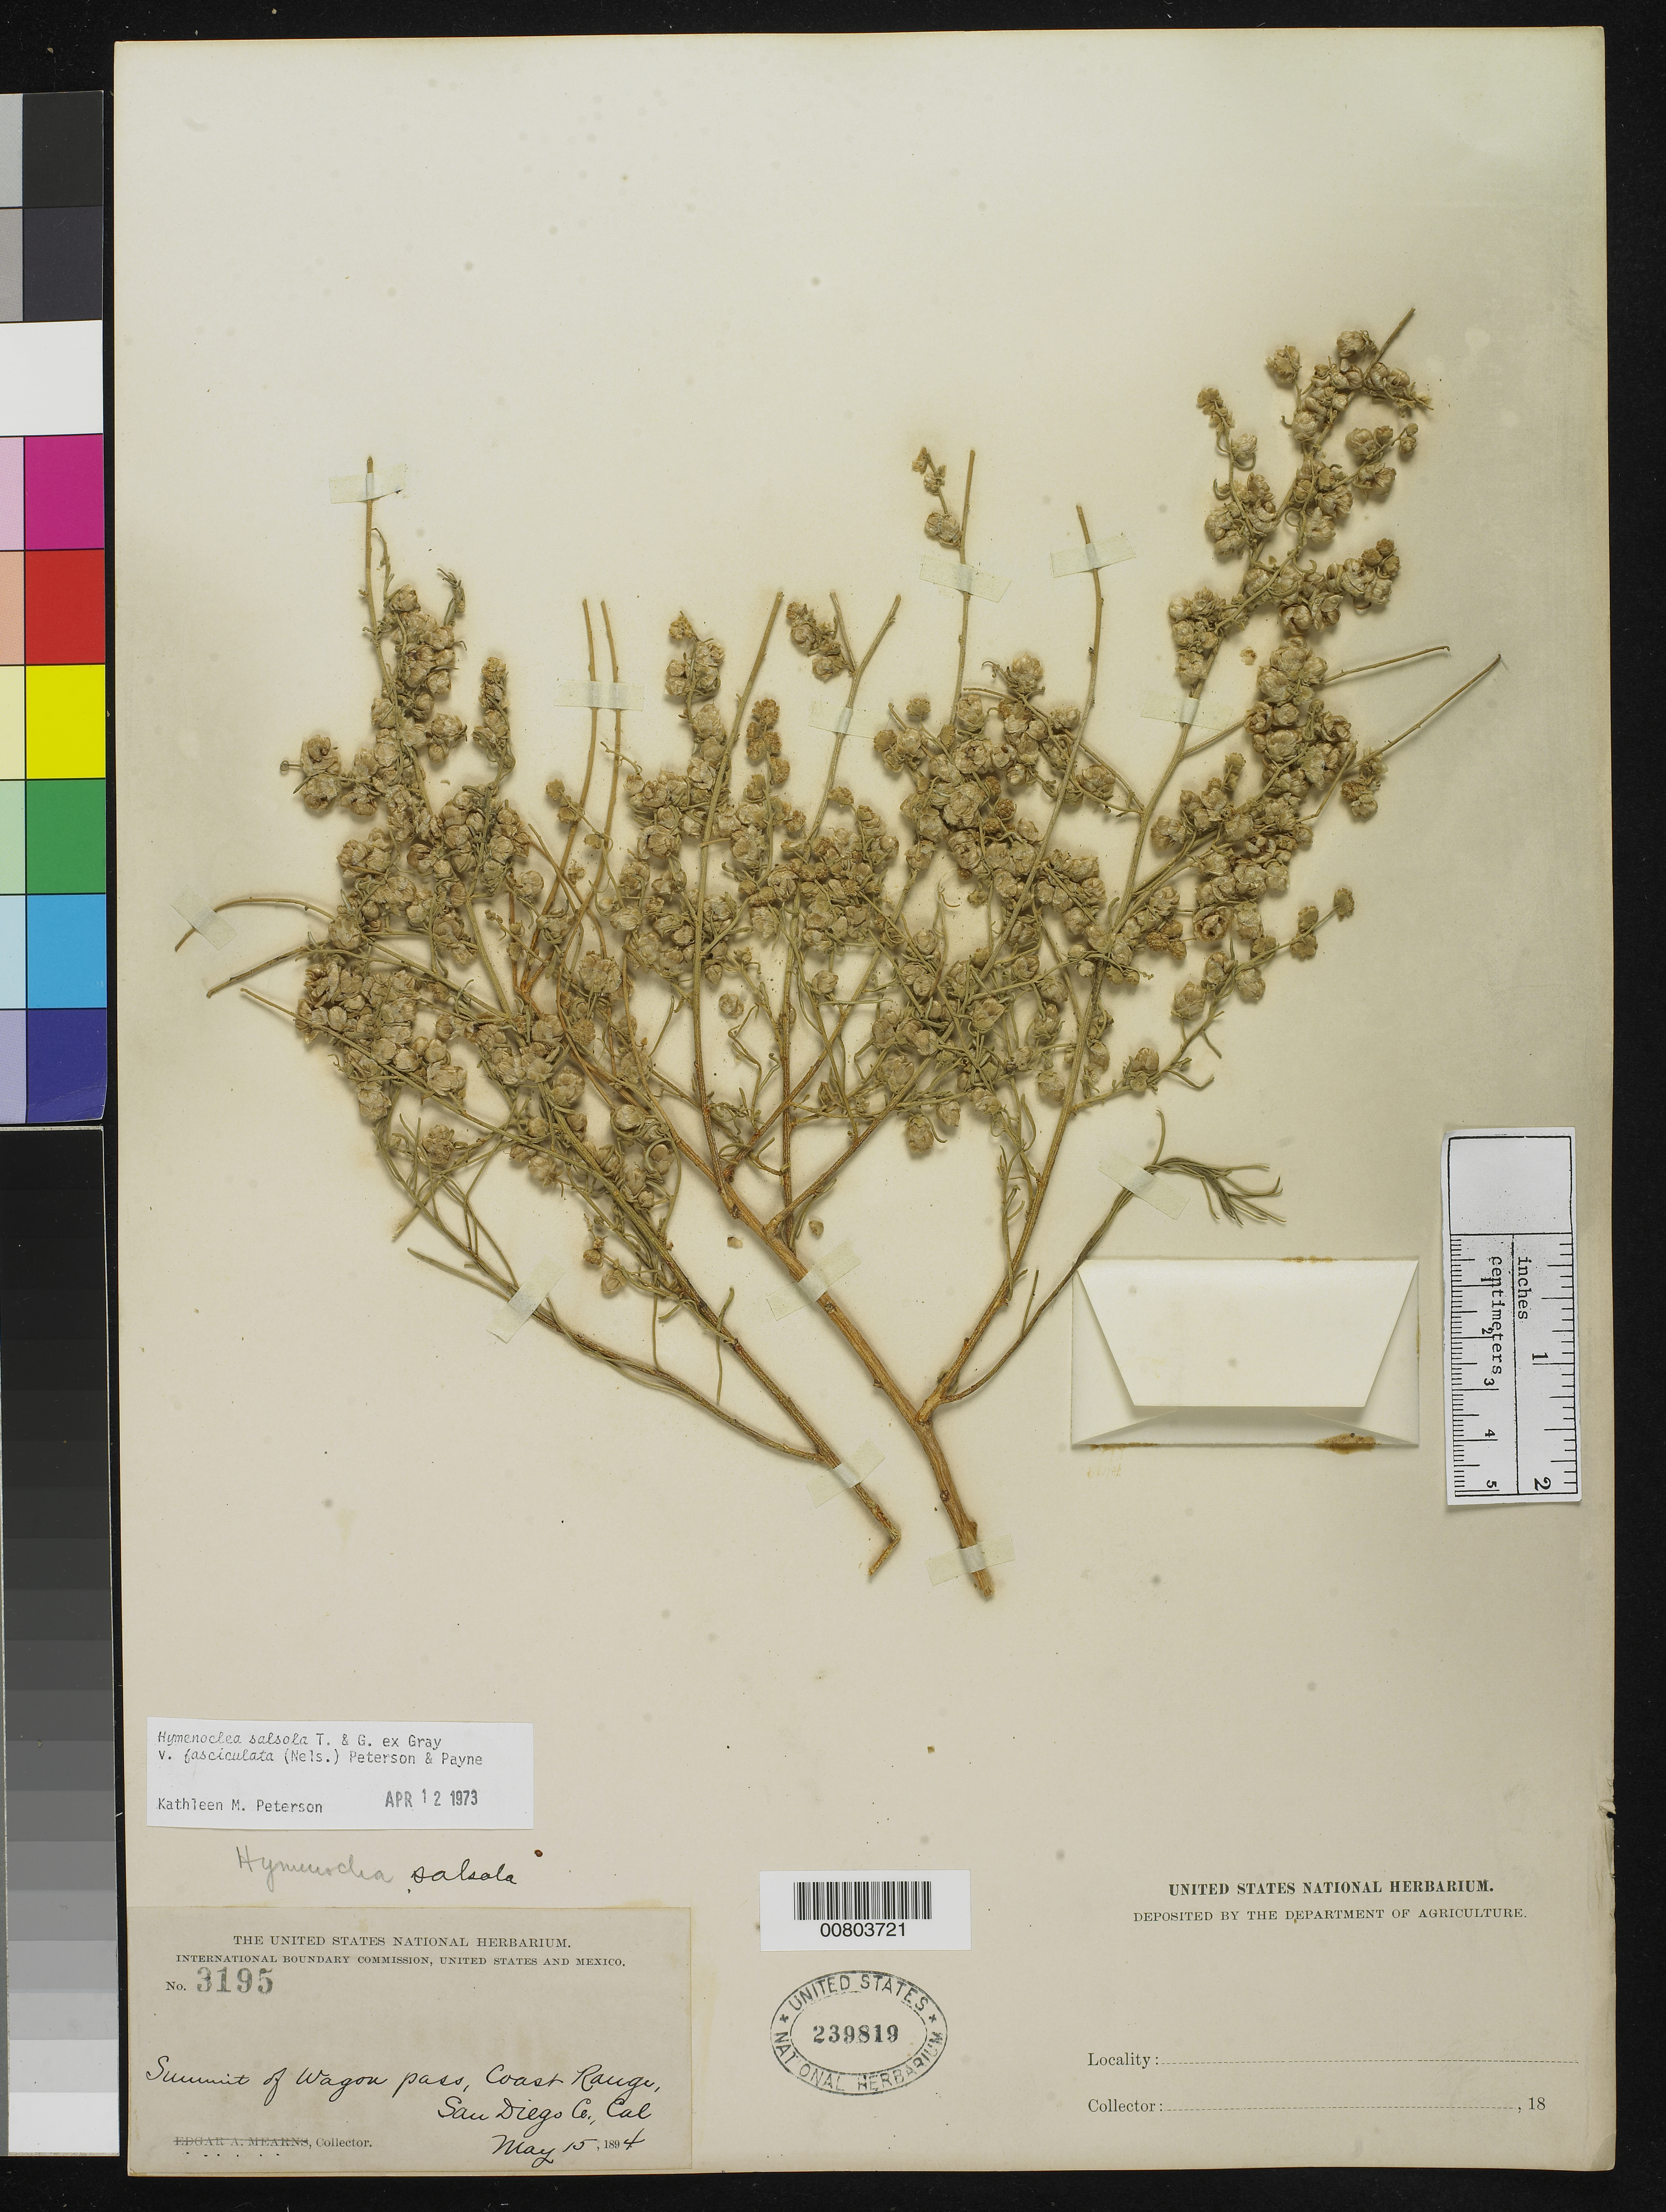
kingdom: Plantae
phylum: Tracheophyta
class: Magnoliopsida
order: Asterales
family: Asteraceae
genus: Hymenoclea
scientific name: Hymenoclea salsola var. fasciculata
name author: (A. Nelson) K.M. Peterson & W.W.Payne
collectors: E. A. Mearns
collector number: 3195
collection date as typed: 15 May 1894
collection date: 1894-05-15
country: United States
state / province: California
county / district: San Diego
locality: Summit of Wagon Pass, Coast Range, San Diego County, California.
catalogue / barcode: US 239819